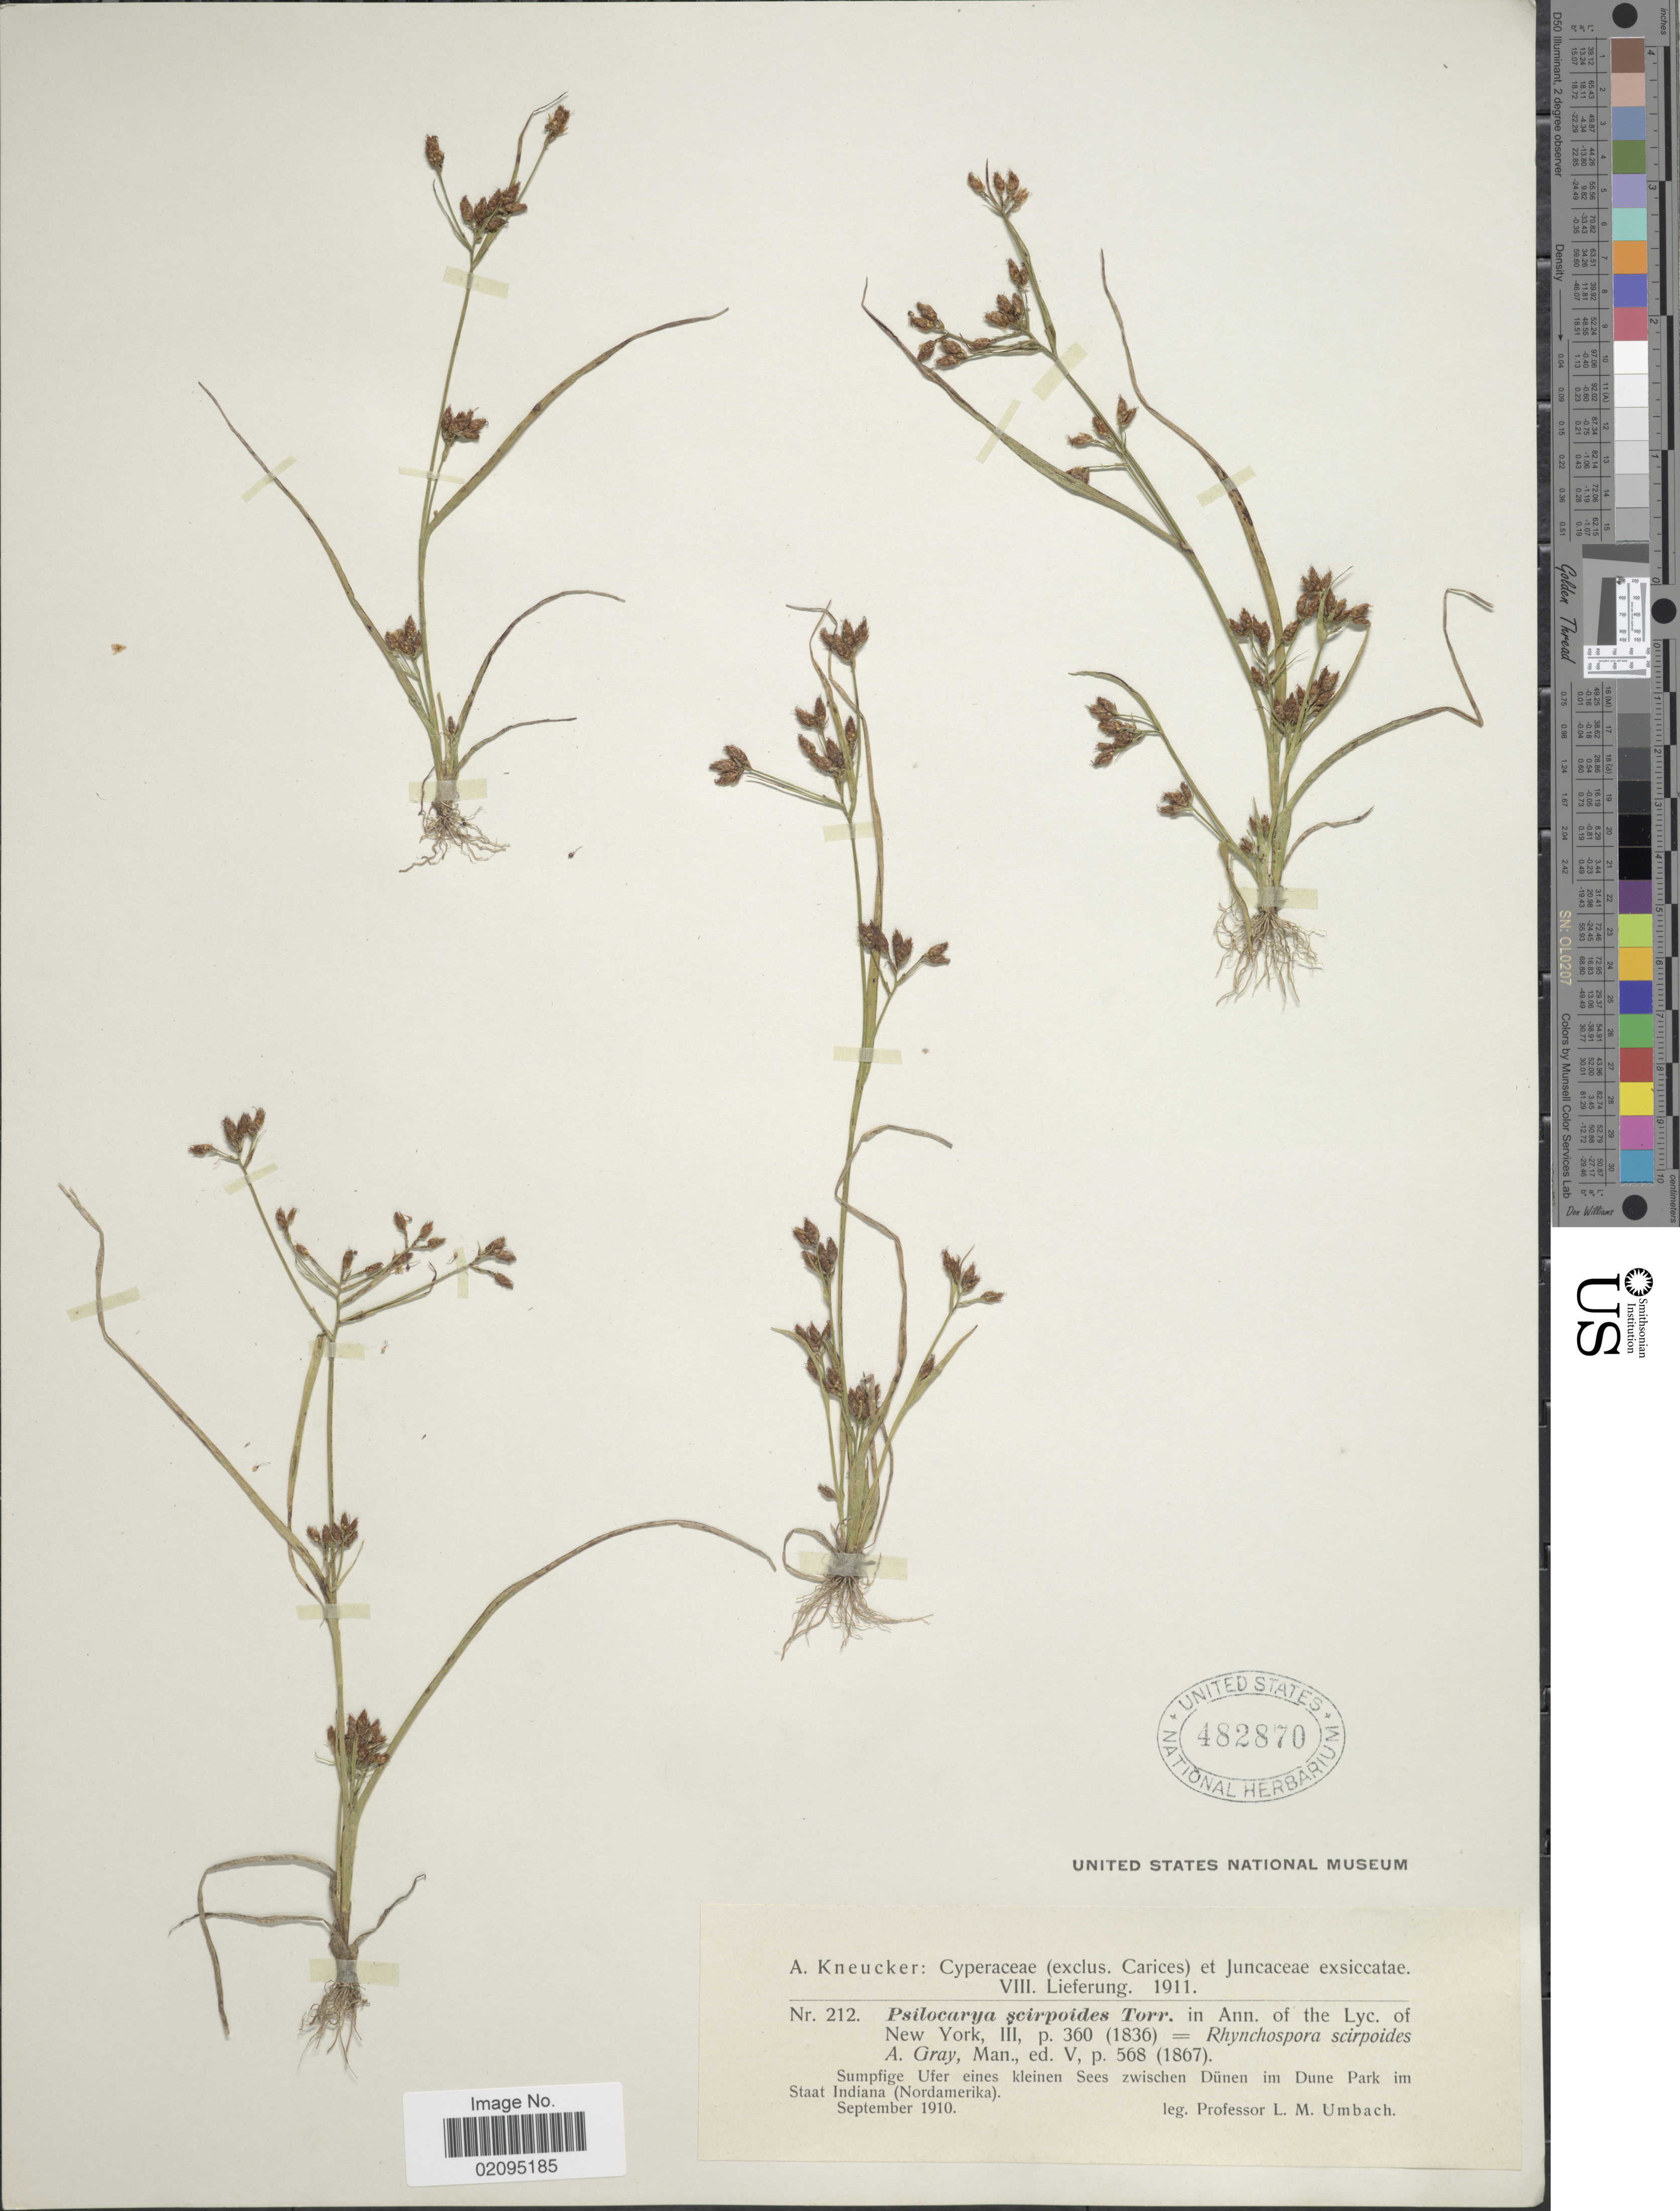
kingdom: Plantae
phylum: Tracheophyta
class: Liliopsida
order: Poales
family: Cyperaceae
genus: Rhynchospora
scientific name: Rhynchospora scirpoides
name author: (Torr.) Griseb.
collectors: L. M. Umbach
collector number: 212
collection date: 1910-09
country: United States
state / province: Indiana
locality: Sumpfige Ufer eines kleinen Sees zwischen Dunen im Dune Park im Staat Indiana (Nordamerika)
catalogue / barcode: US 482870